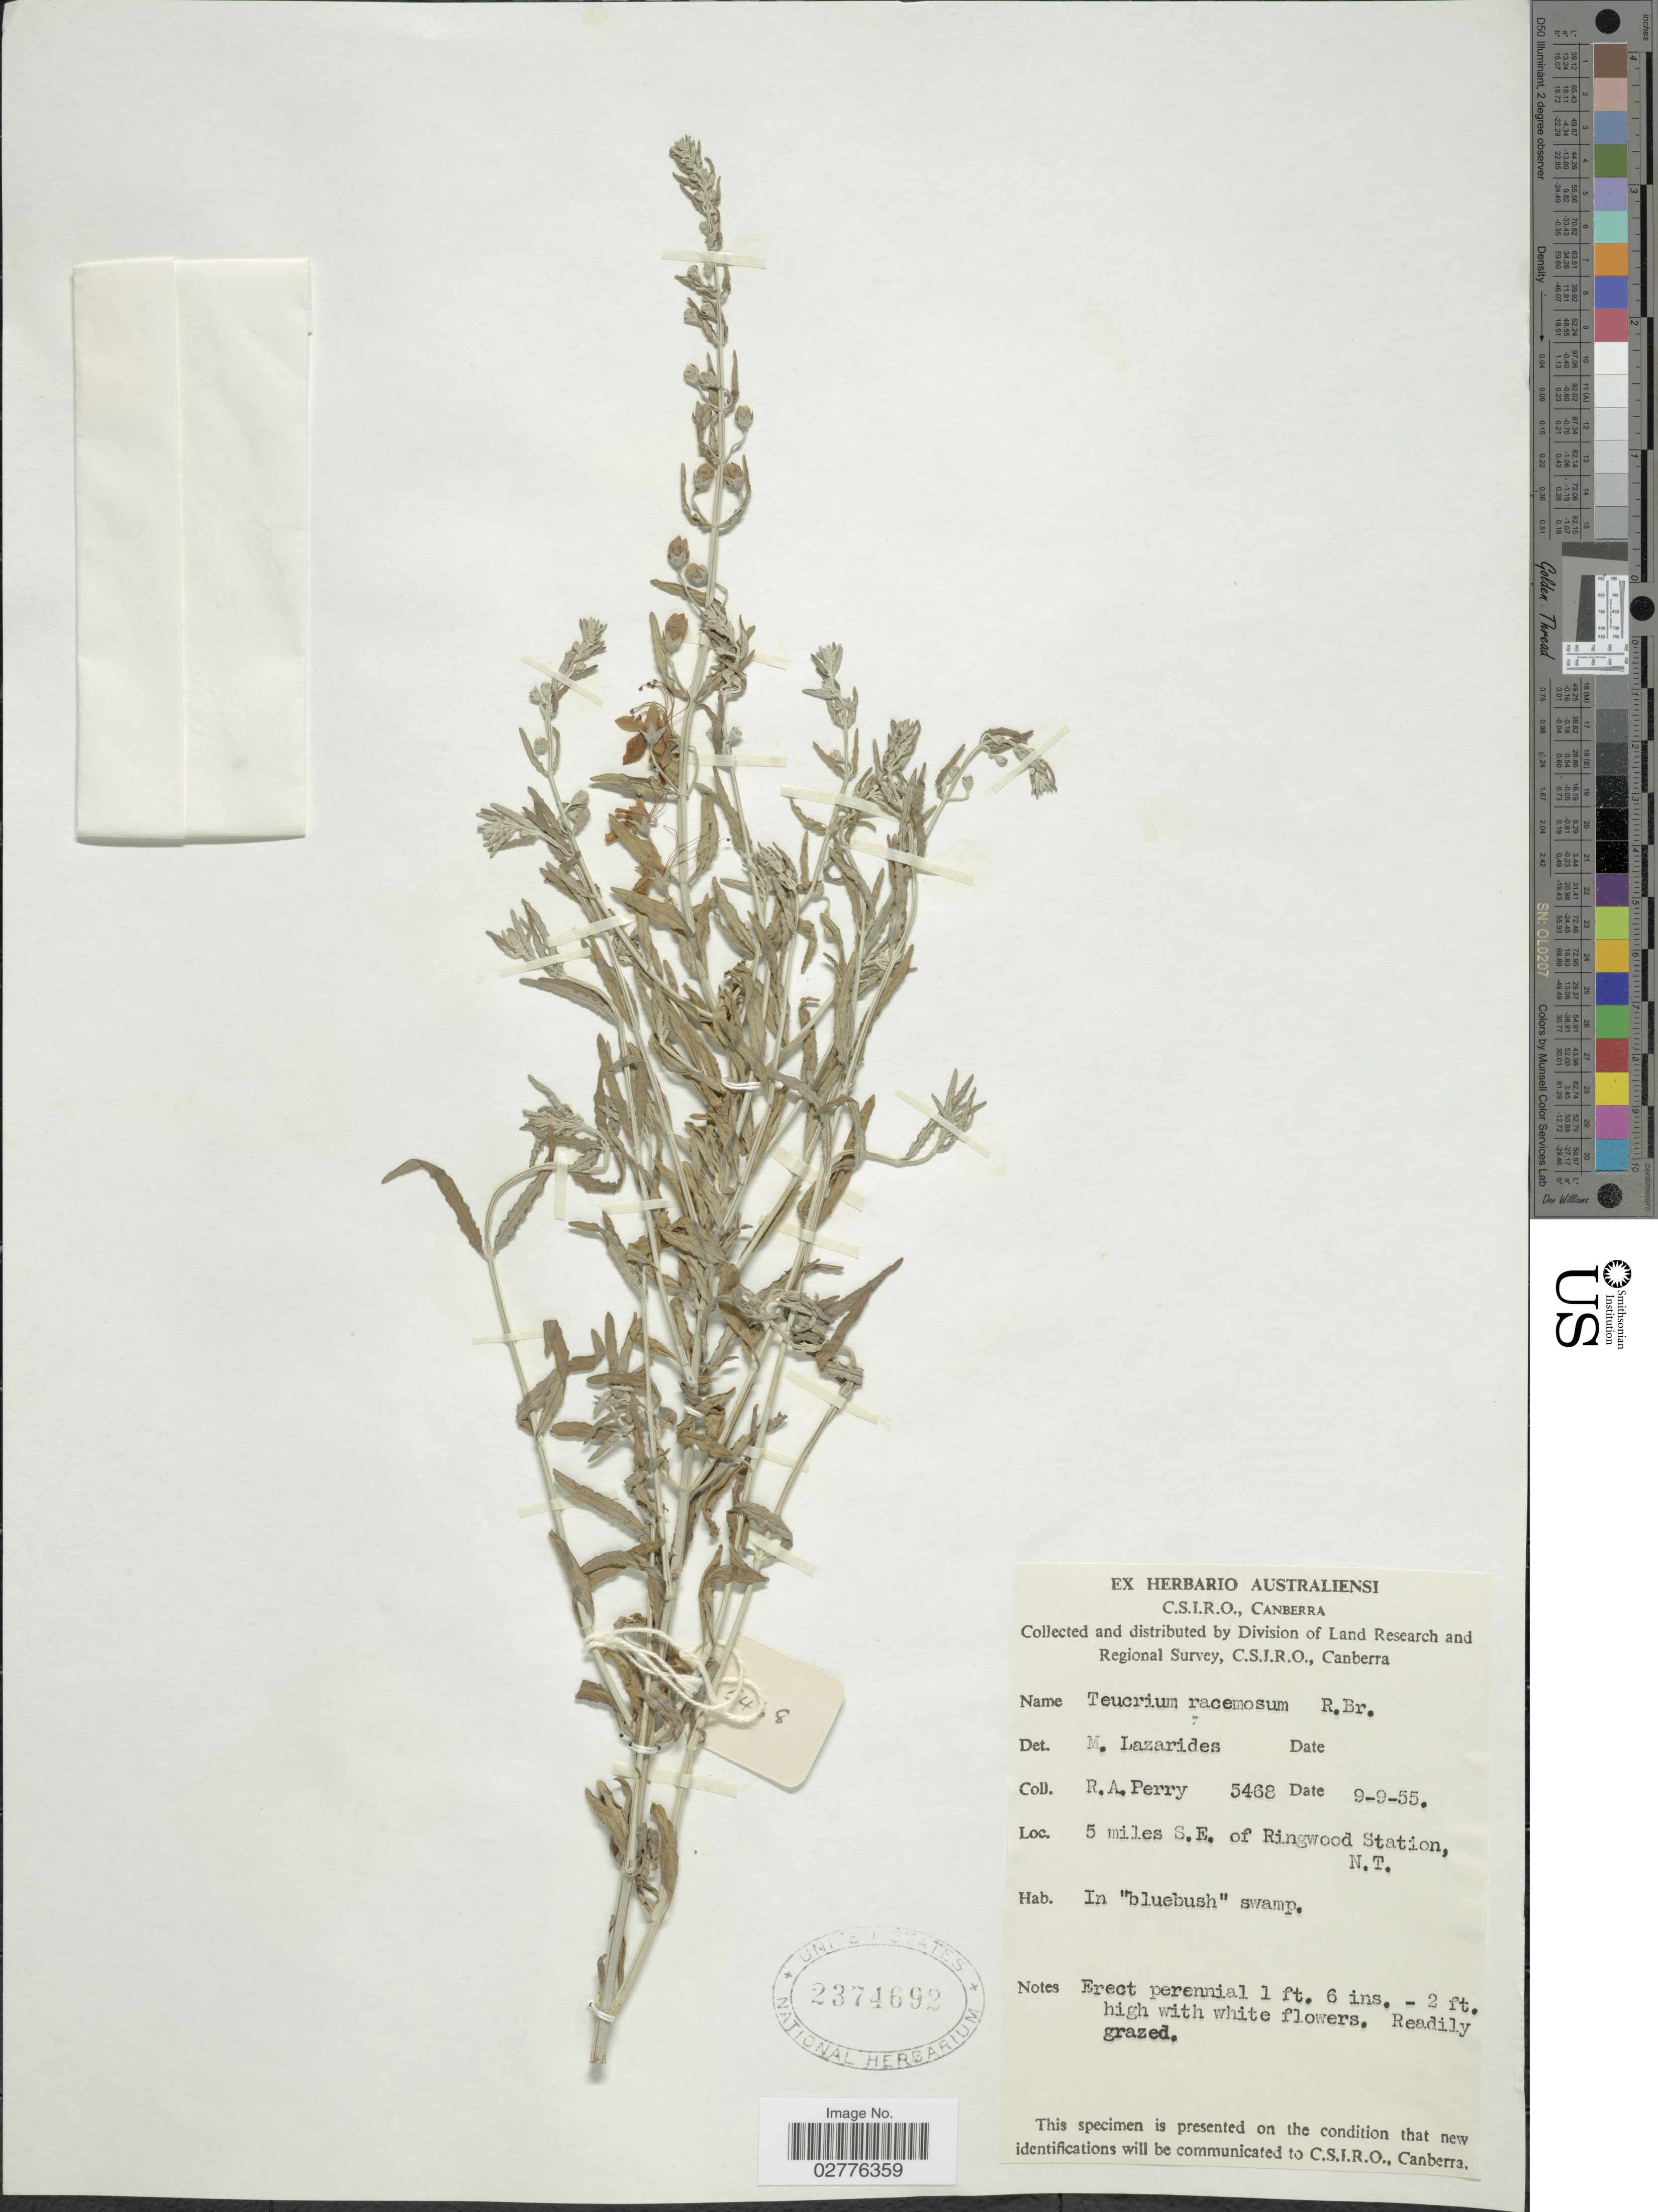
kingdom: Plantae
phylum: Tracheophyta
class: Magnoliopsida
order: Lamiales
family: Lamiaceae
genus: Teucrium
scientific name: Teucrium racemosum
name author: R. Br.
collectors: Perry, R. A.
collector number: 5468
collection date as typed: Transcribed d/m/y: 9/9/55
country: Australia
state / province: Northern Territory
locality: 5 miles S.E. of Ringwood Station, N.T.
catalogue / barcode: US 2374692